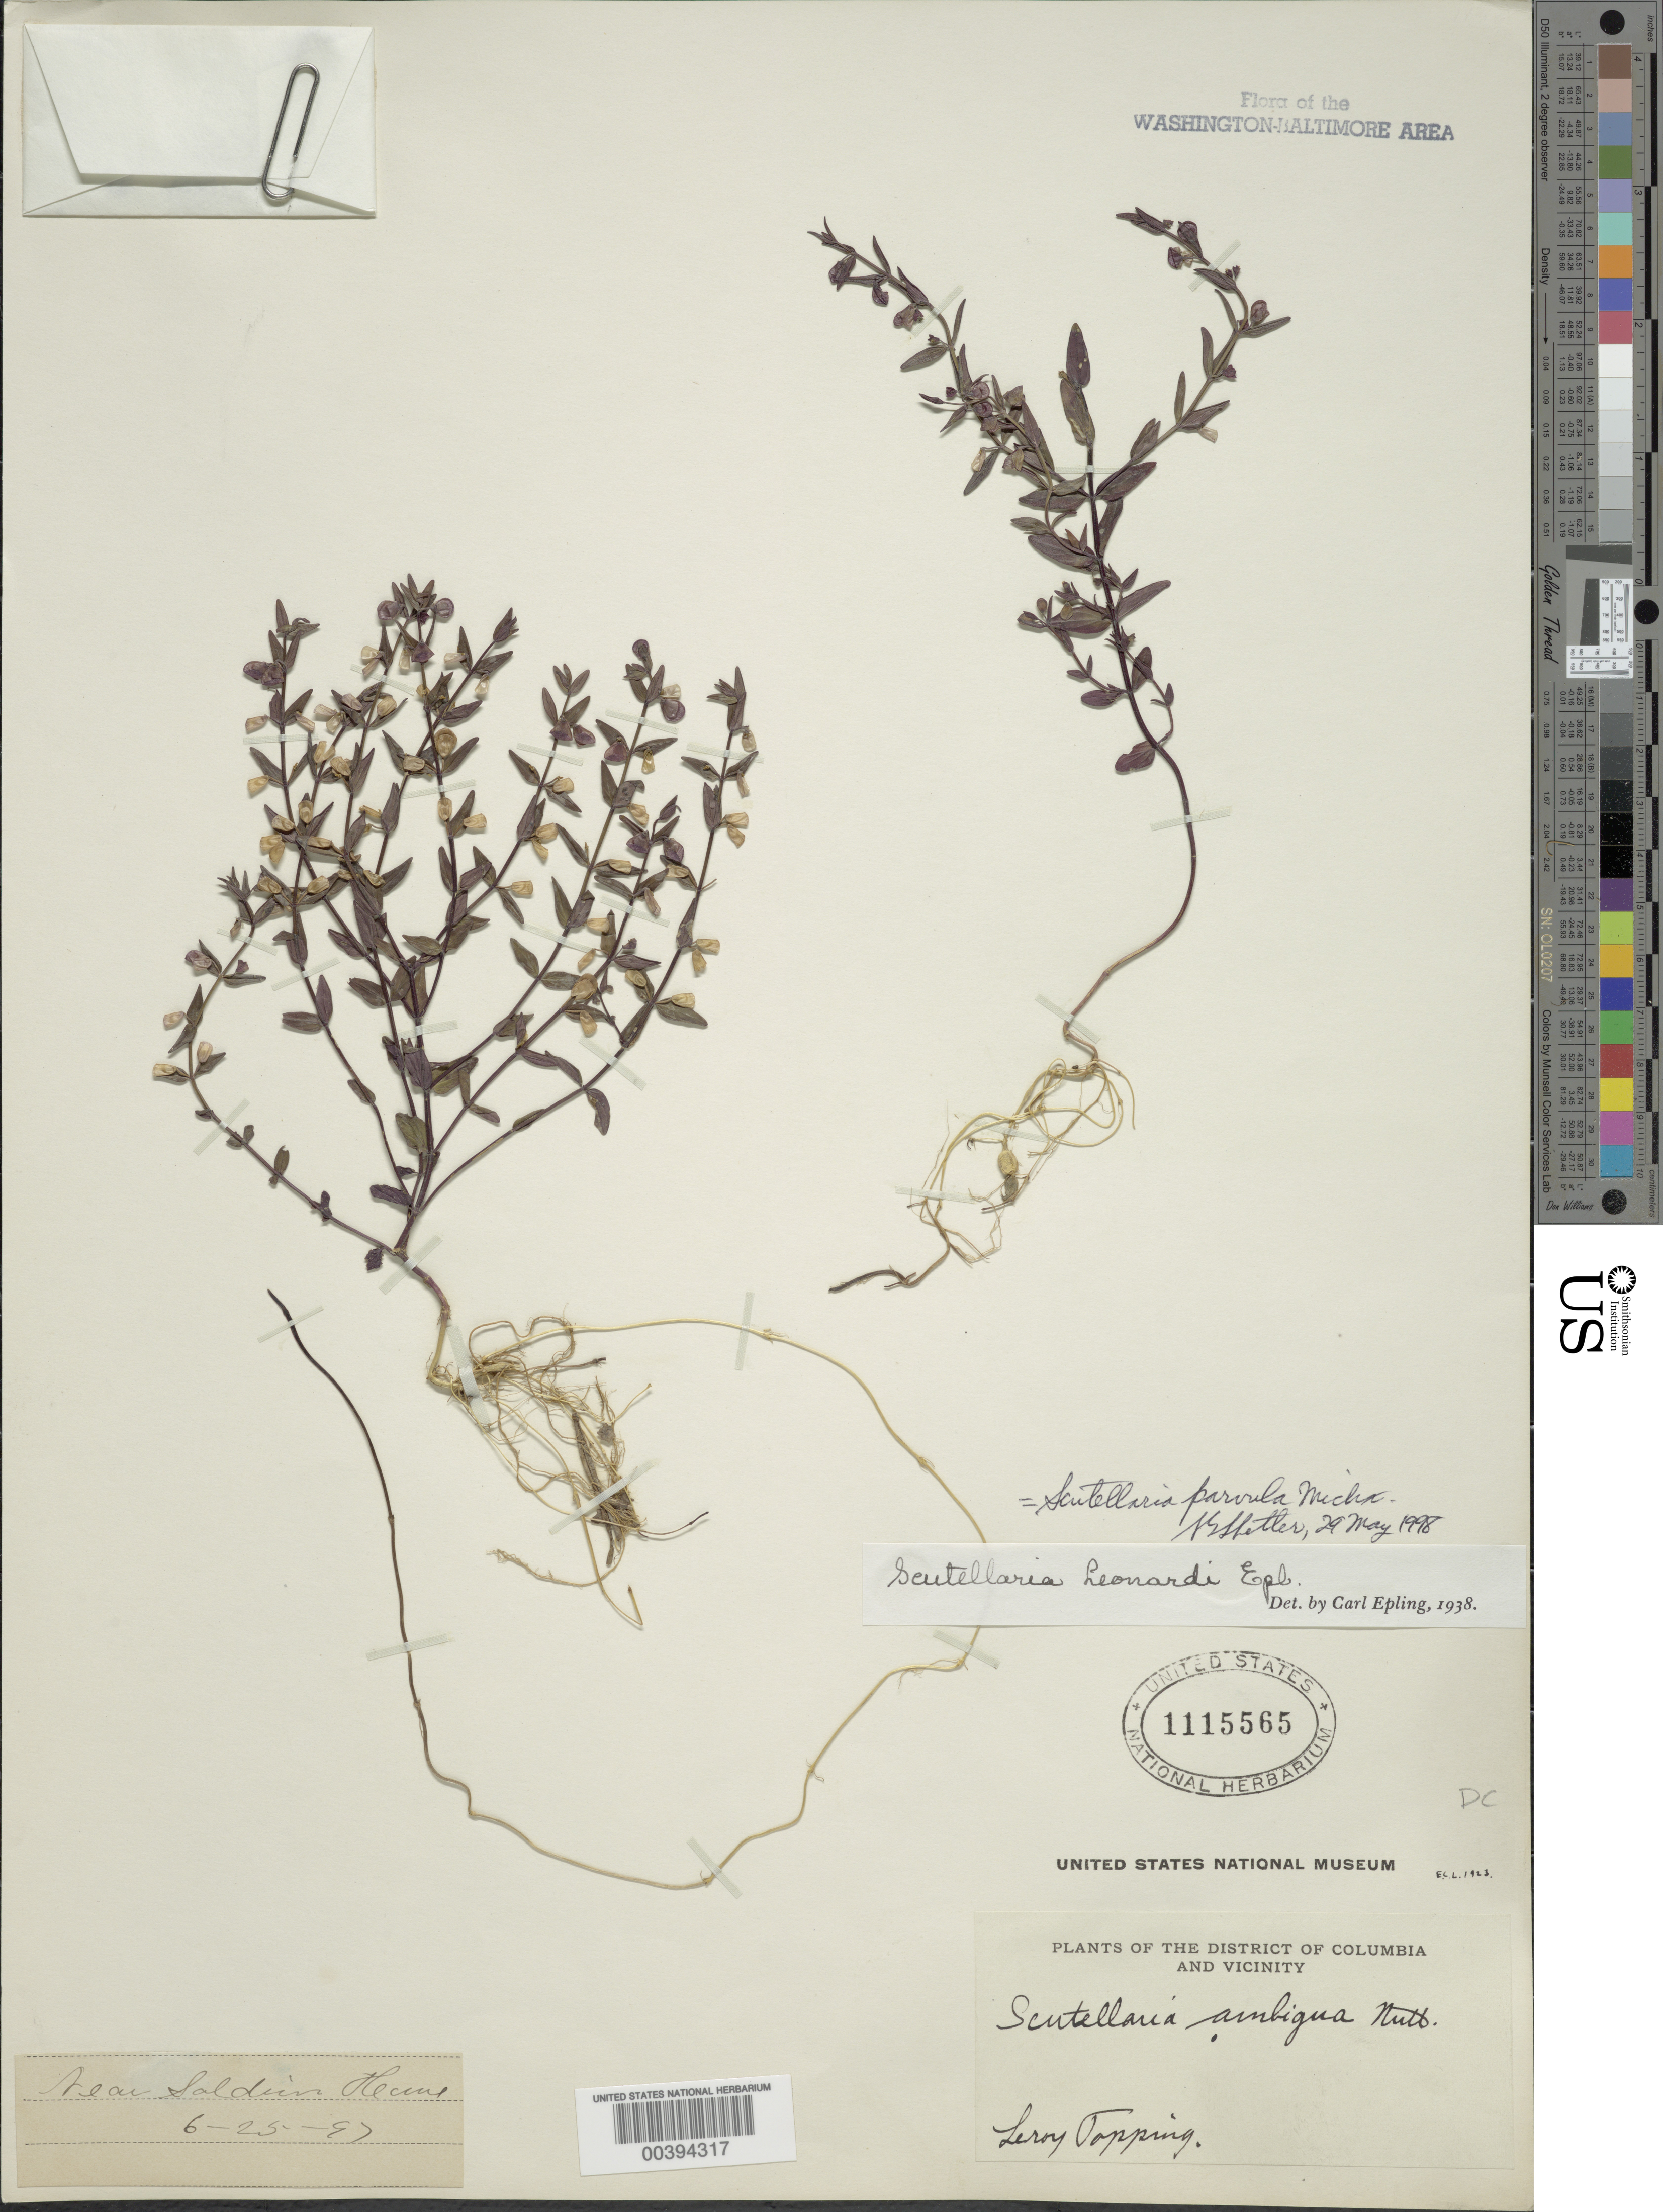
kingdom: Plantae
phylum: Tracheophyta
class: Magnoliopsida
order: Lamiales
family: Lamiaceae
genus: Scutellaria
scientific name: Scutellaria parvula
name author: Michx.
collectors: D. L. Topping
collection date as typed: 25 Jun 1897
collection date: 1897-06-25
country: United States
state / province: District of Columbia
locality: Near Soldiers Home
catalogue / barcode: US 1115565